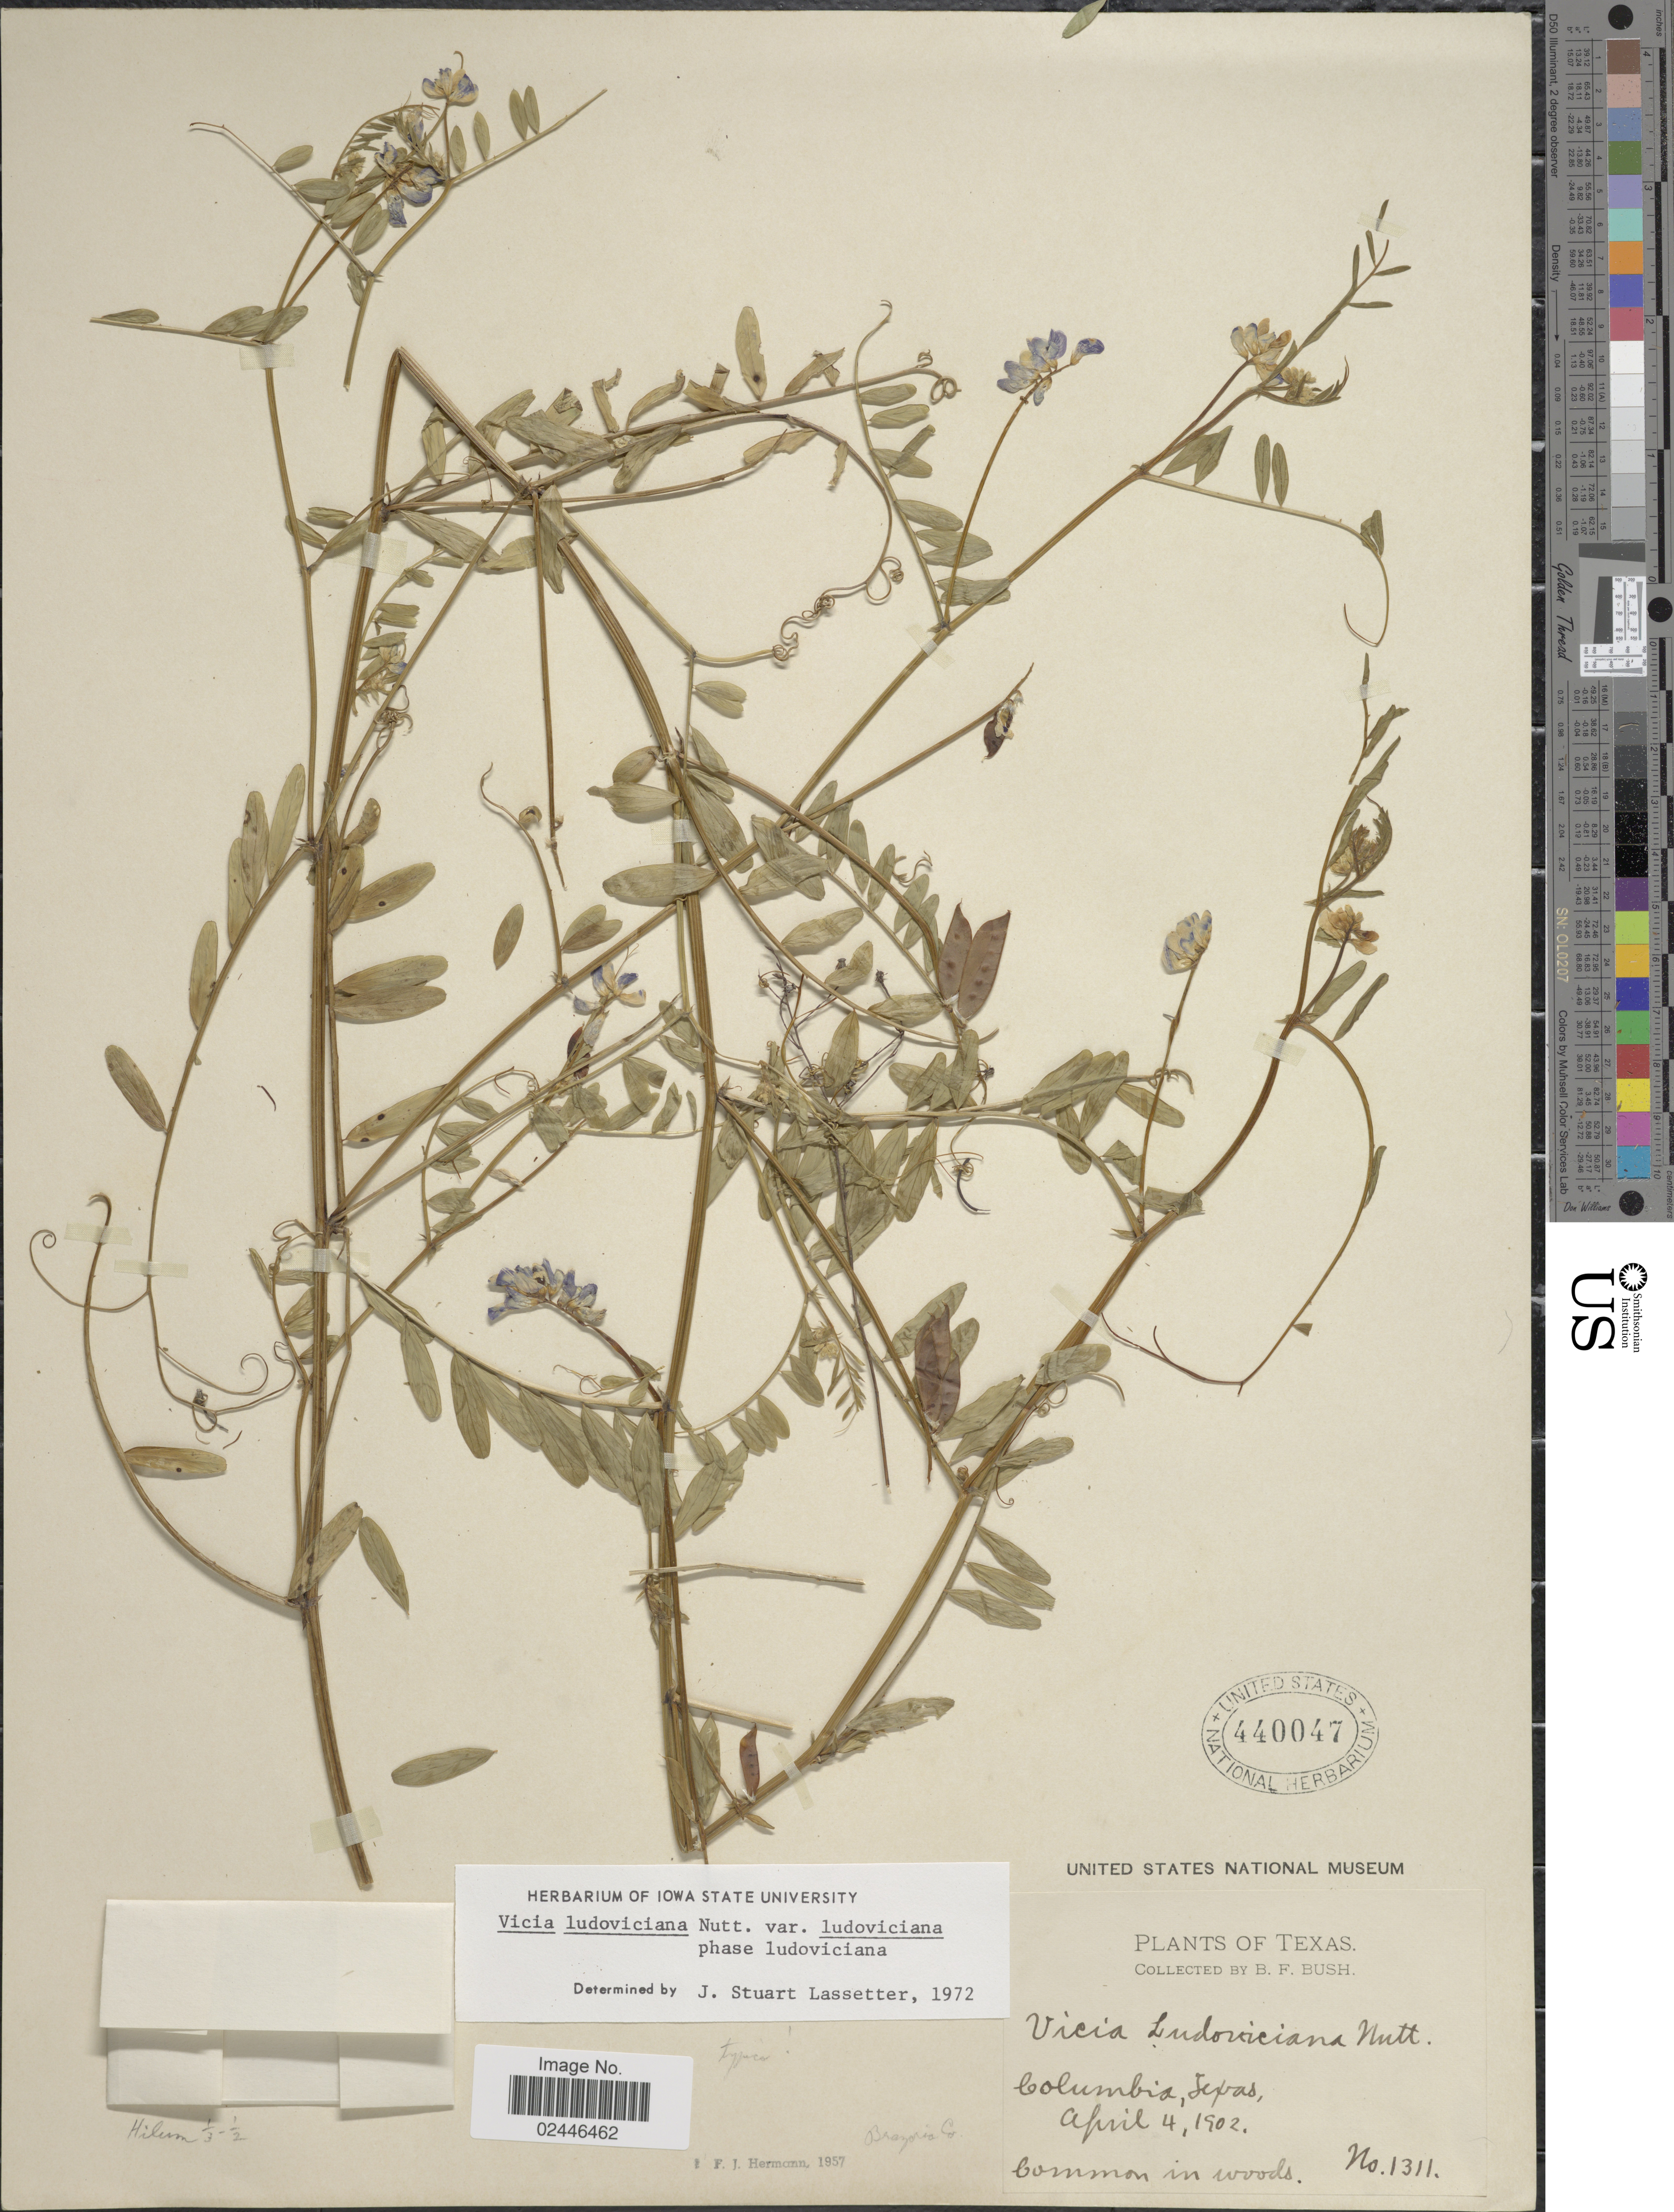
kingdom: Plantae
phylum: Tracheophyta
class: Magnoliopsida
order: Fabales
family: Fabaceae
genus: Vicia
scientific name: Vicia ludoviciana var. ludoviciana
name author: Nutt. ex Torr. & A. Gray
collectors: B. F. Bush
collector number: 1311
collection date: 1902-04-04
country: United States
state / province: Texas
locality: Columbia, Common in woods, Brazoria Co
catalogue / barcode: US 440047